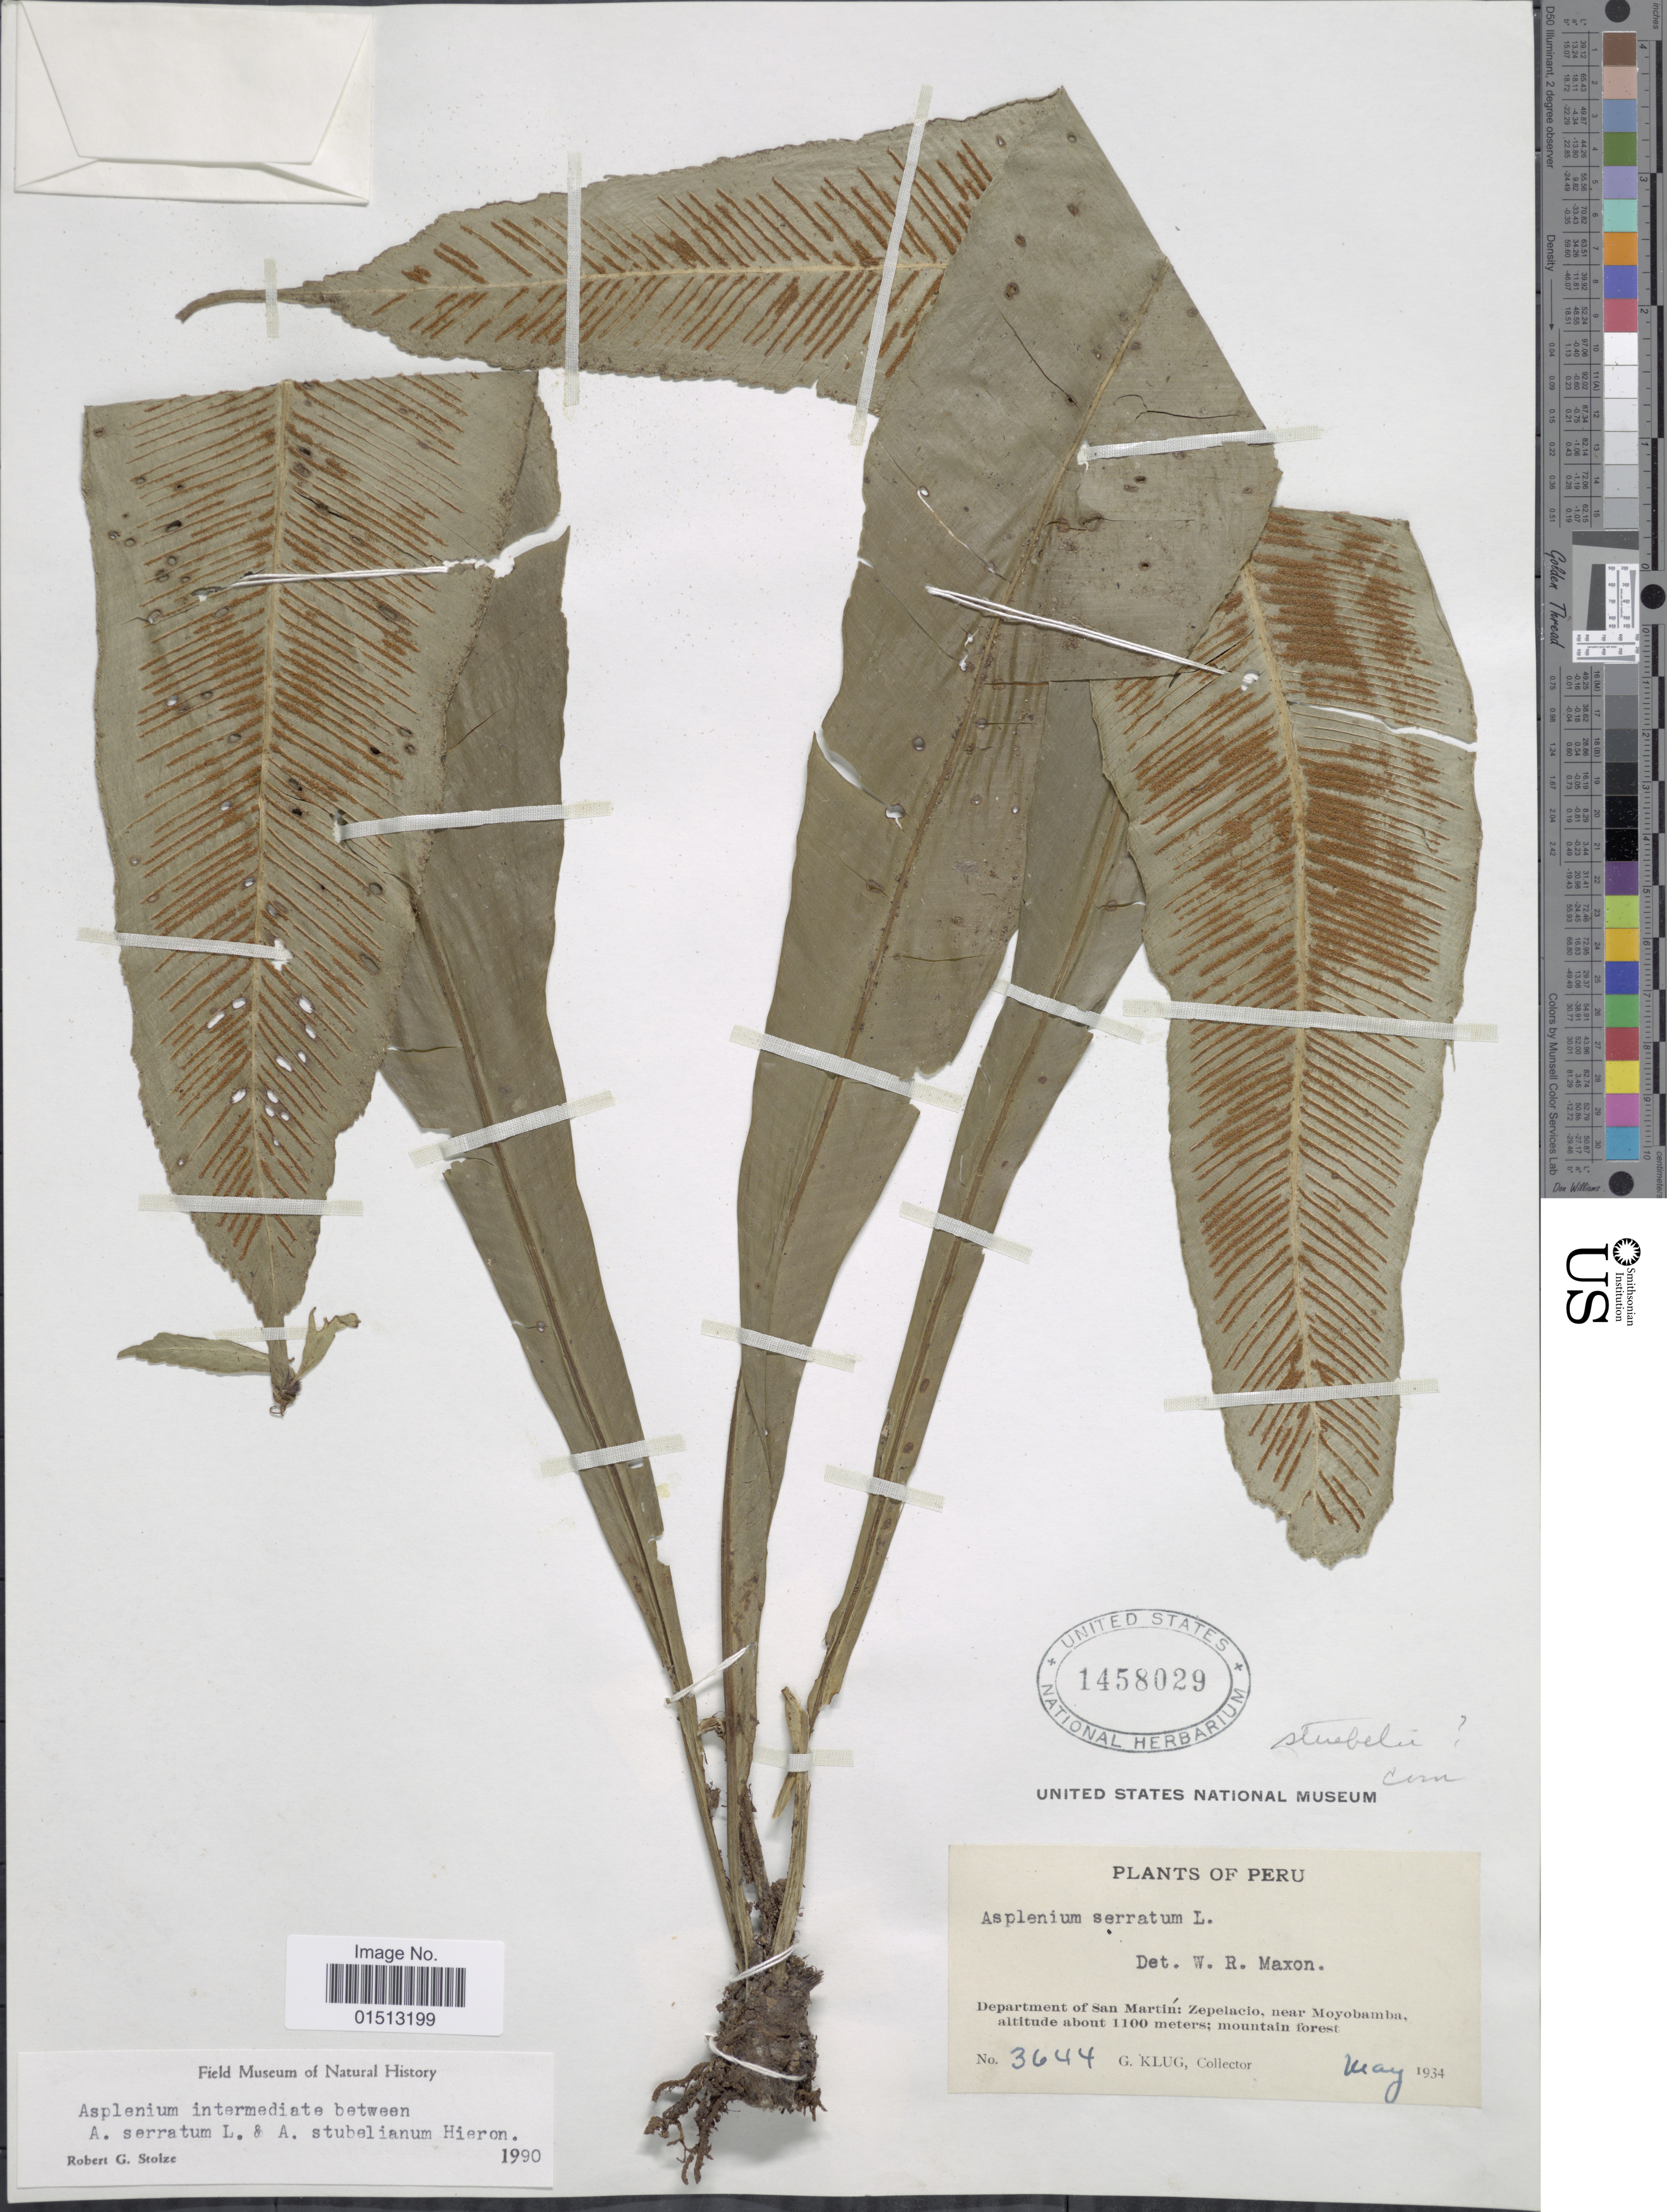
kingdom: Plantae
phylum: Tracheophyta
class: Polypodiopsida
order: Polypodiales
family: Aspleniaceae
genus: Asplenium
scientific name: Asplenium stuebelianum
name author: Hieron.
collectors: G. Klug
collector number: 3644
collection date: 1934-05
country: Peru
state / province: San Martín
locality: Zepelacio, near Moyobamba.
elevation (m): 1100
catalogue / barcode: US 1458029